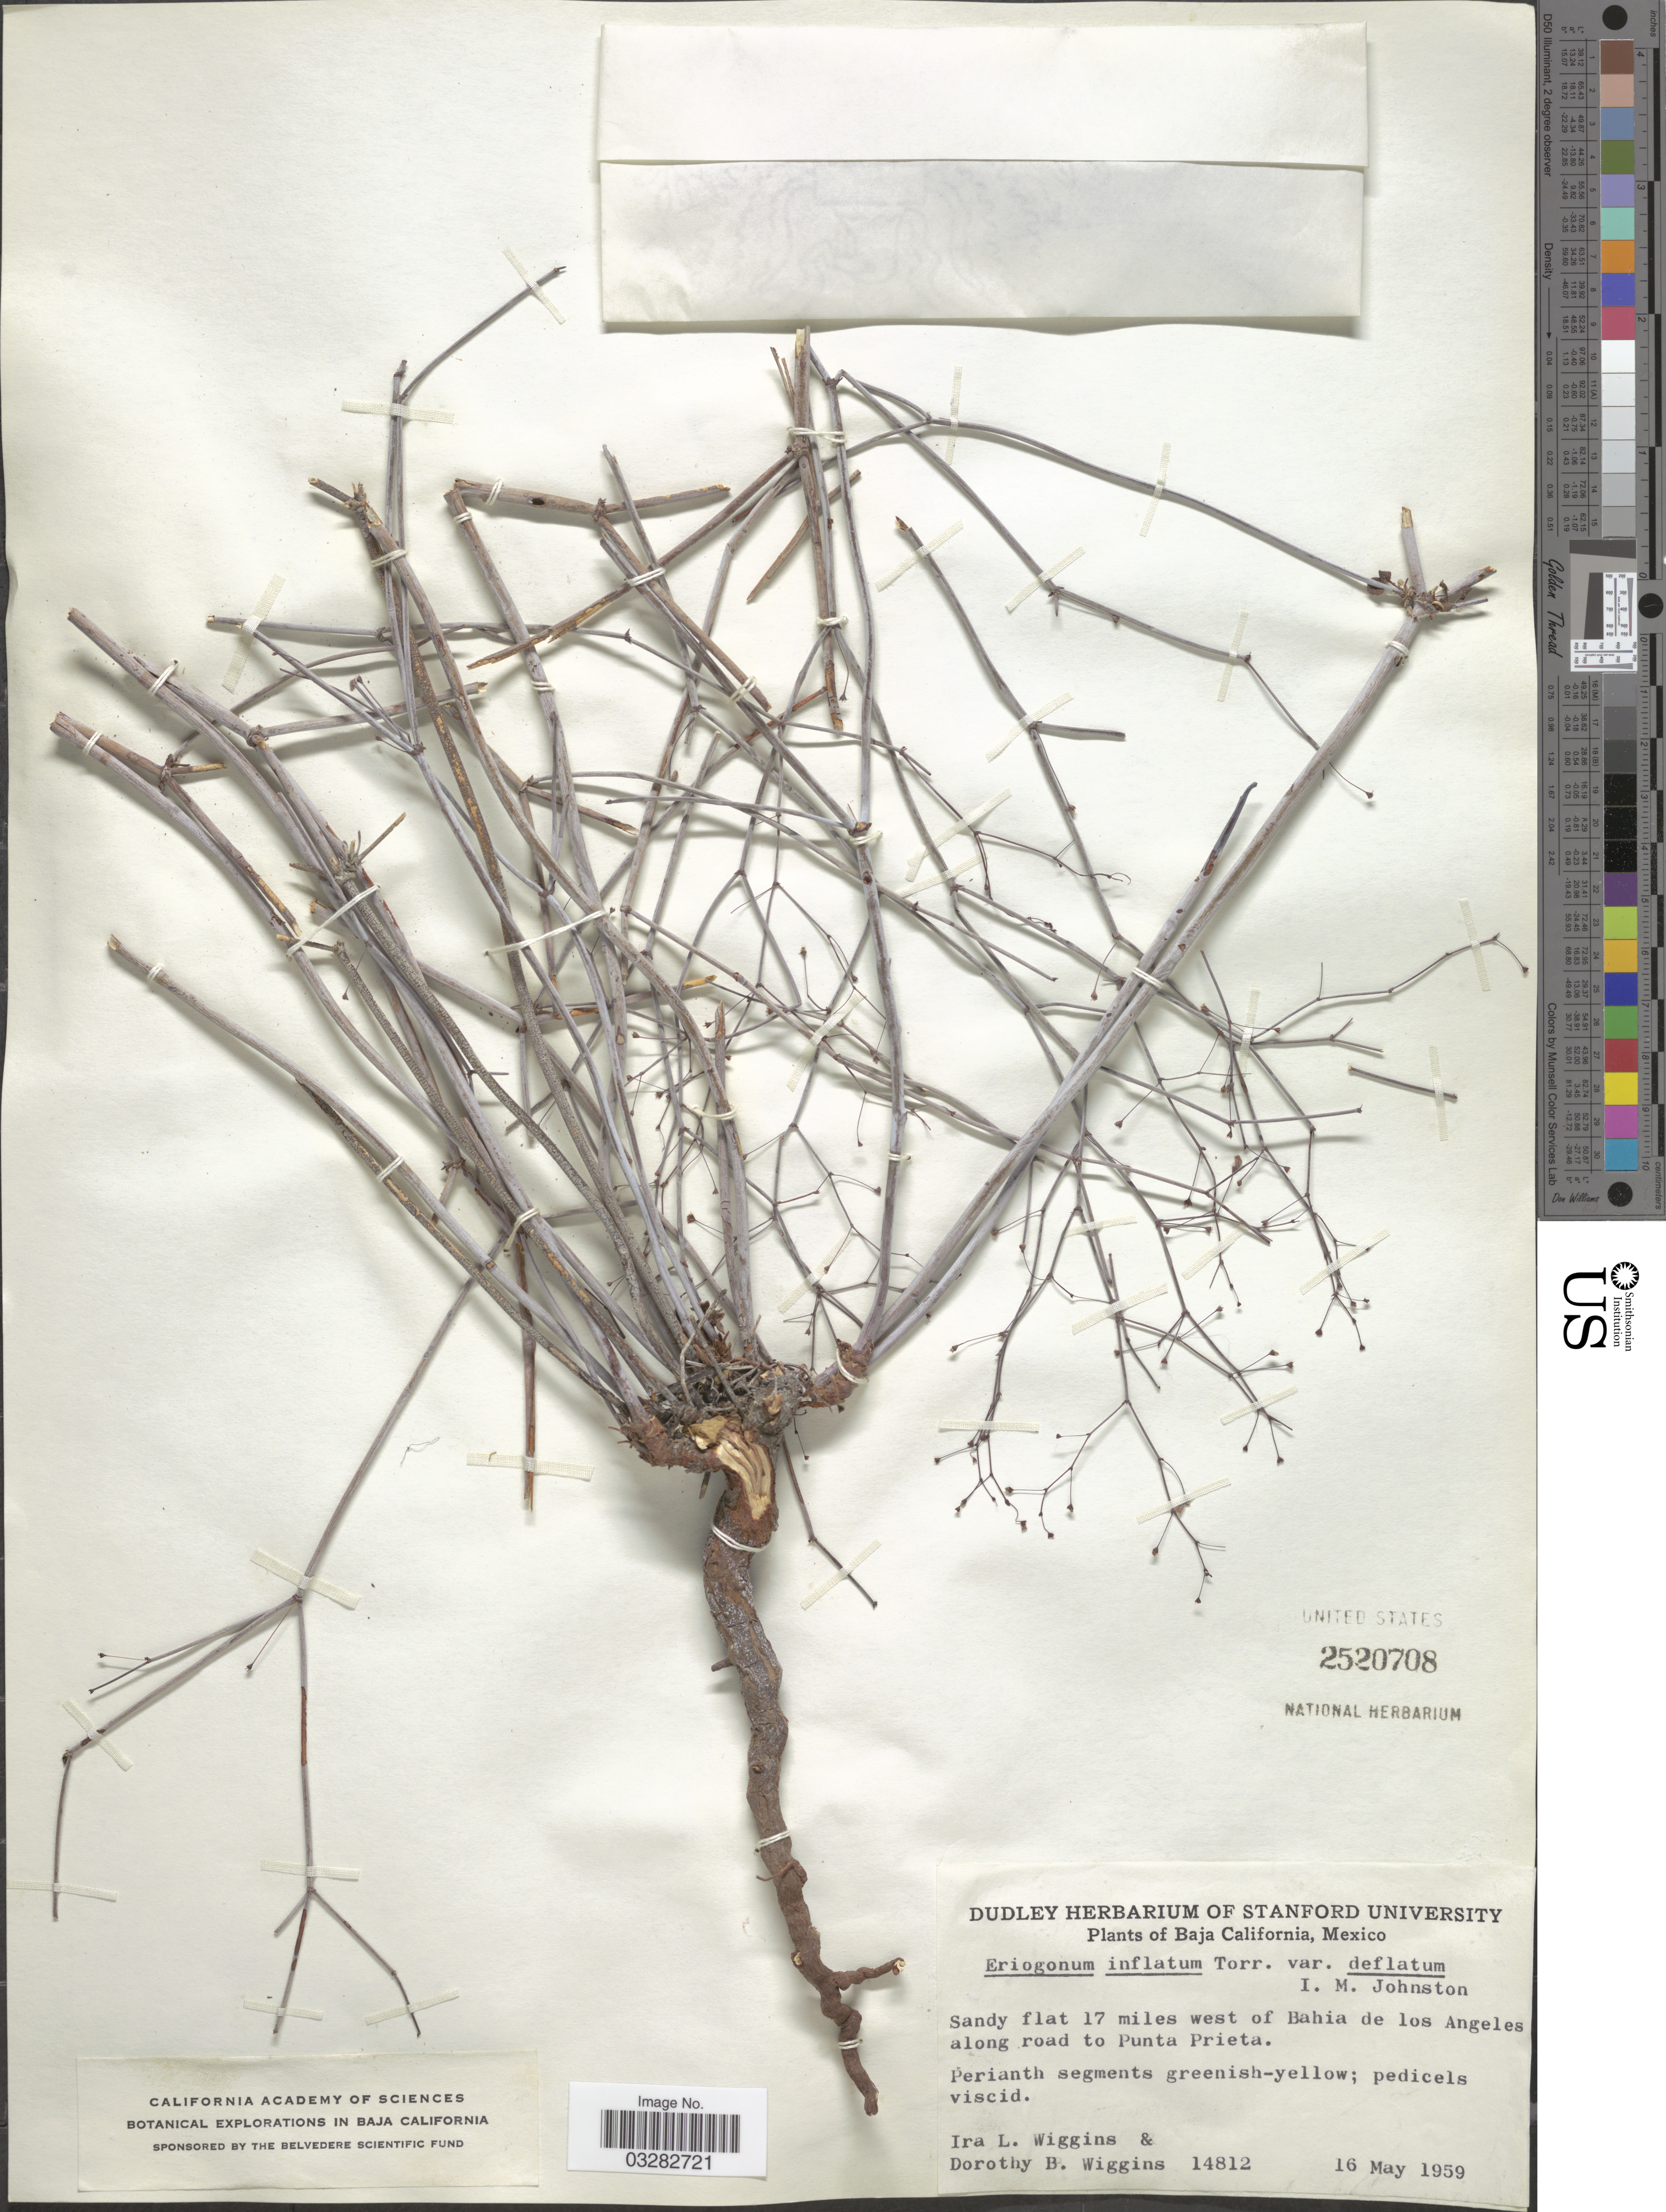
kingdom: Plantae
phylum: Tracheophyta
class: Magnoliopsida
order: Caryophyllales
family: Polygonaceae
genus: Eriogonum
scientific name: Eriogonum inflatum var. deflatum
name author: I.M. Johnst.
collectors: I. L. Wiggins & D. B. Wiggins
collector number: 14812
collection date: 1959-05-16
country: Mexico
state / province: Baja California Norte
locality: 17 miles west of Bahia de Los Angeles along road to Punta Prieta.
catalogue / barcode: US 2520708